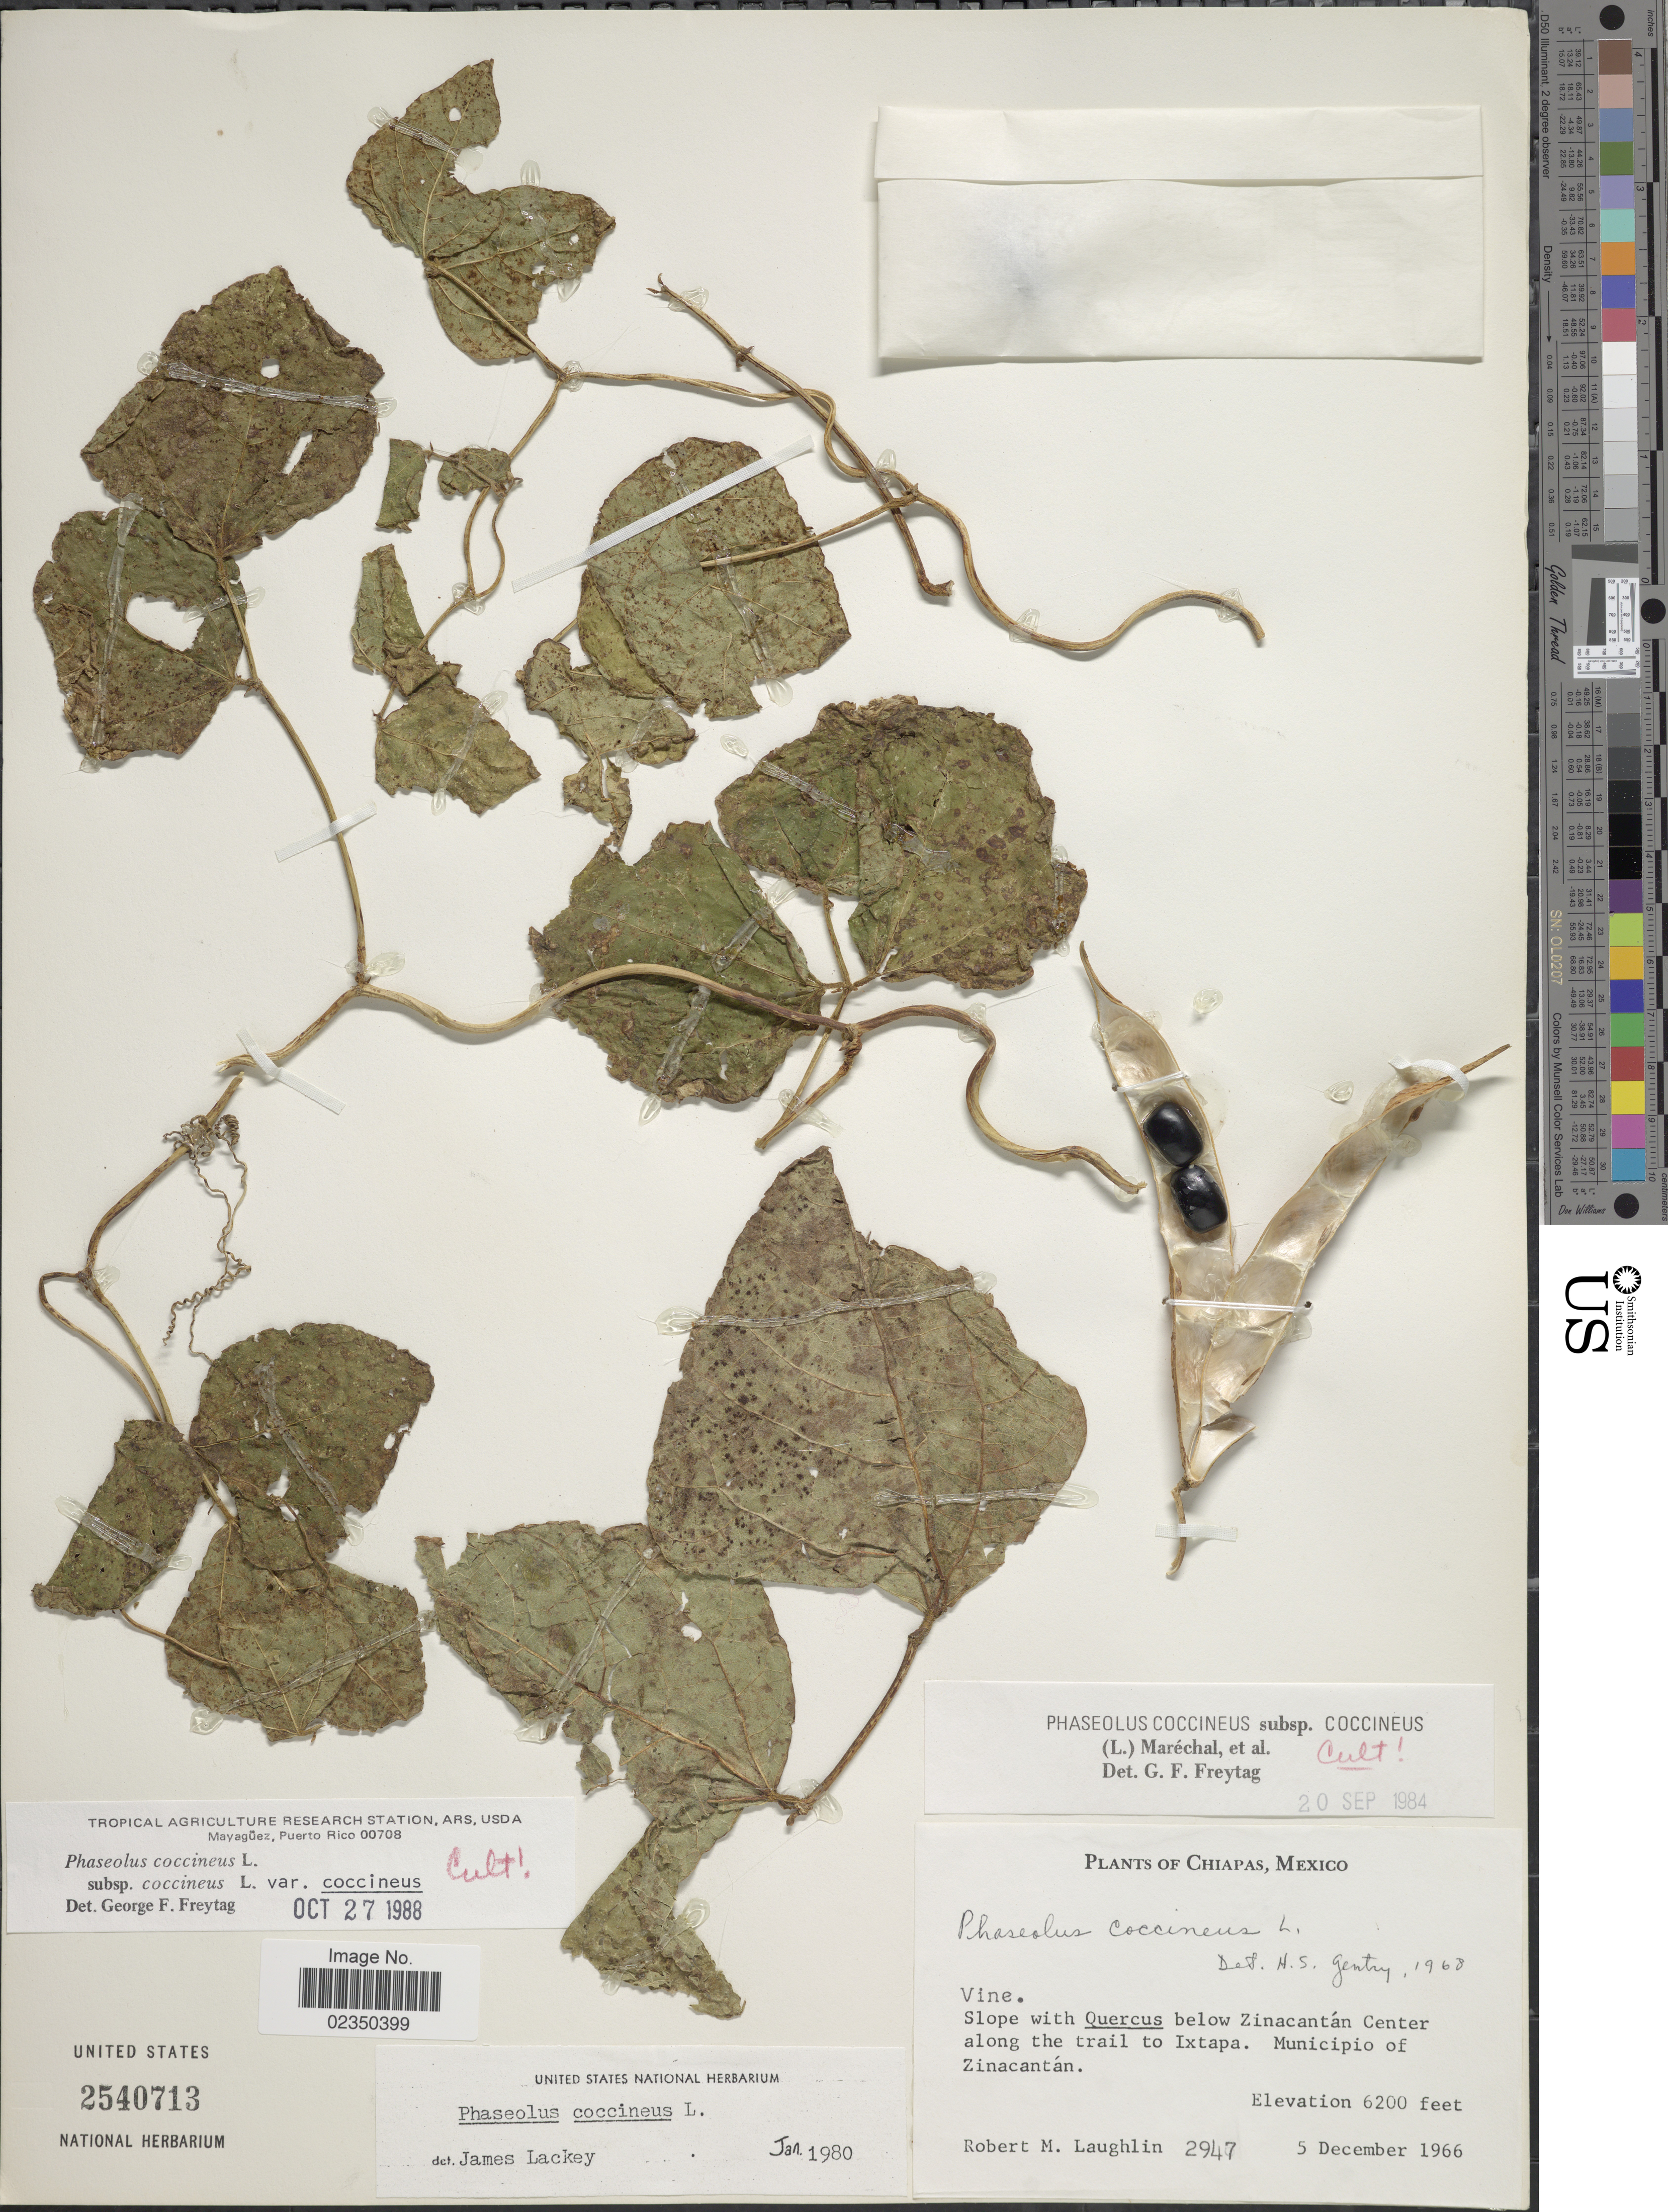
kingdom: Plantae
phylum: Tracheophyta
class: Magnoliopsida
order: Fabales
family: Fabaceae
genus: Phaseolus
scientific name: Phaseolus coccineus var. coccineus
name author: L.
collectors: R. M. Laughlin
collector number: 2947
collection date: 1966-12-05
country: Mexico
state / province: Chiapas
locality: Slope below Zinacantan Center along the trail to Ixtapa, Municipio of Zinacantan.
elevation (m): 1890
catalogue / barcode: US 2540713